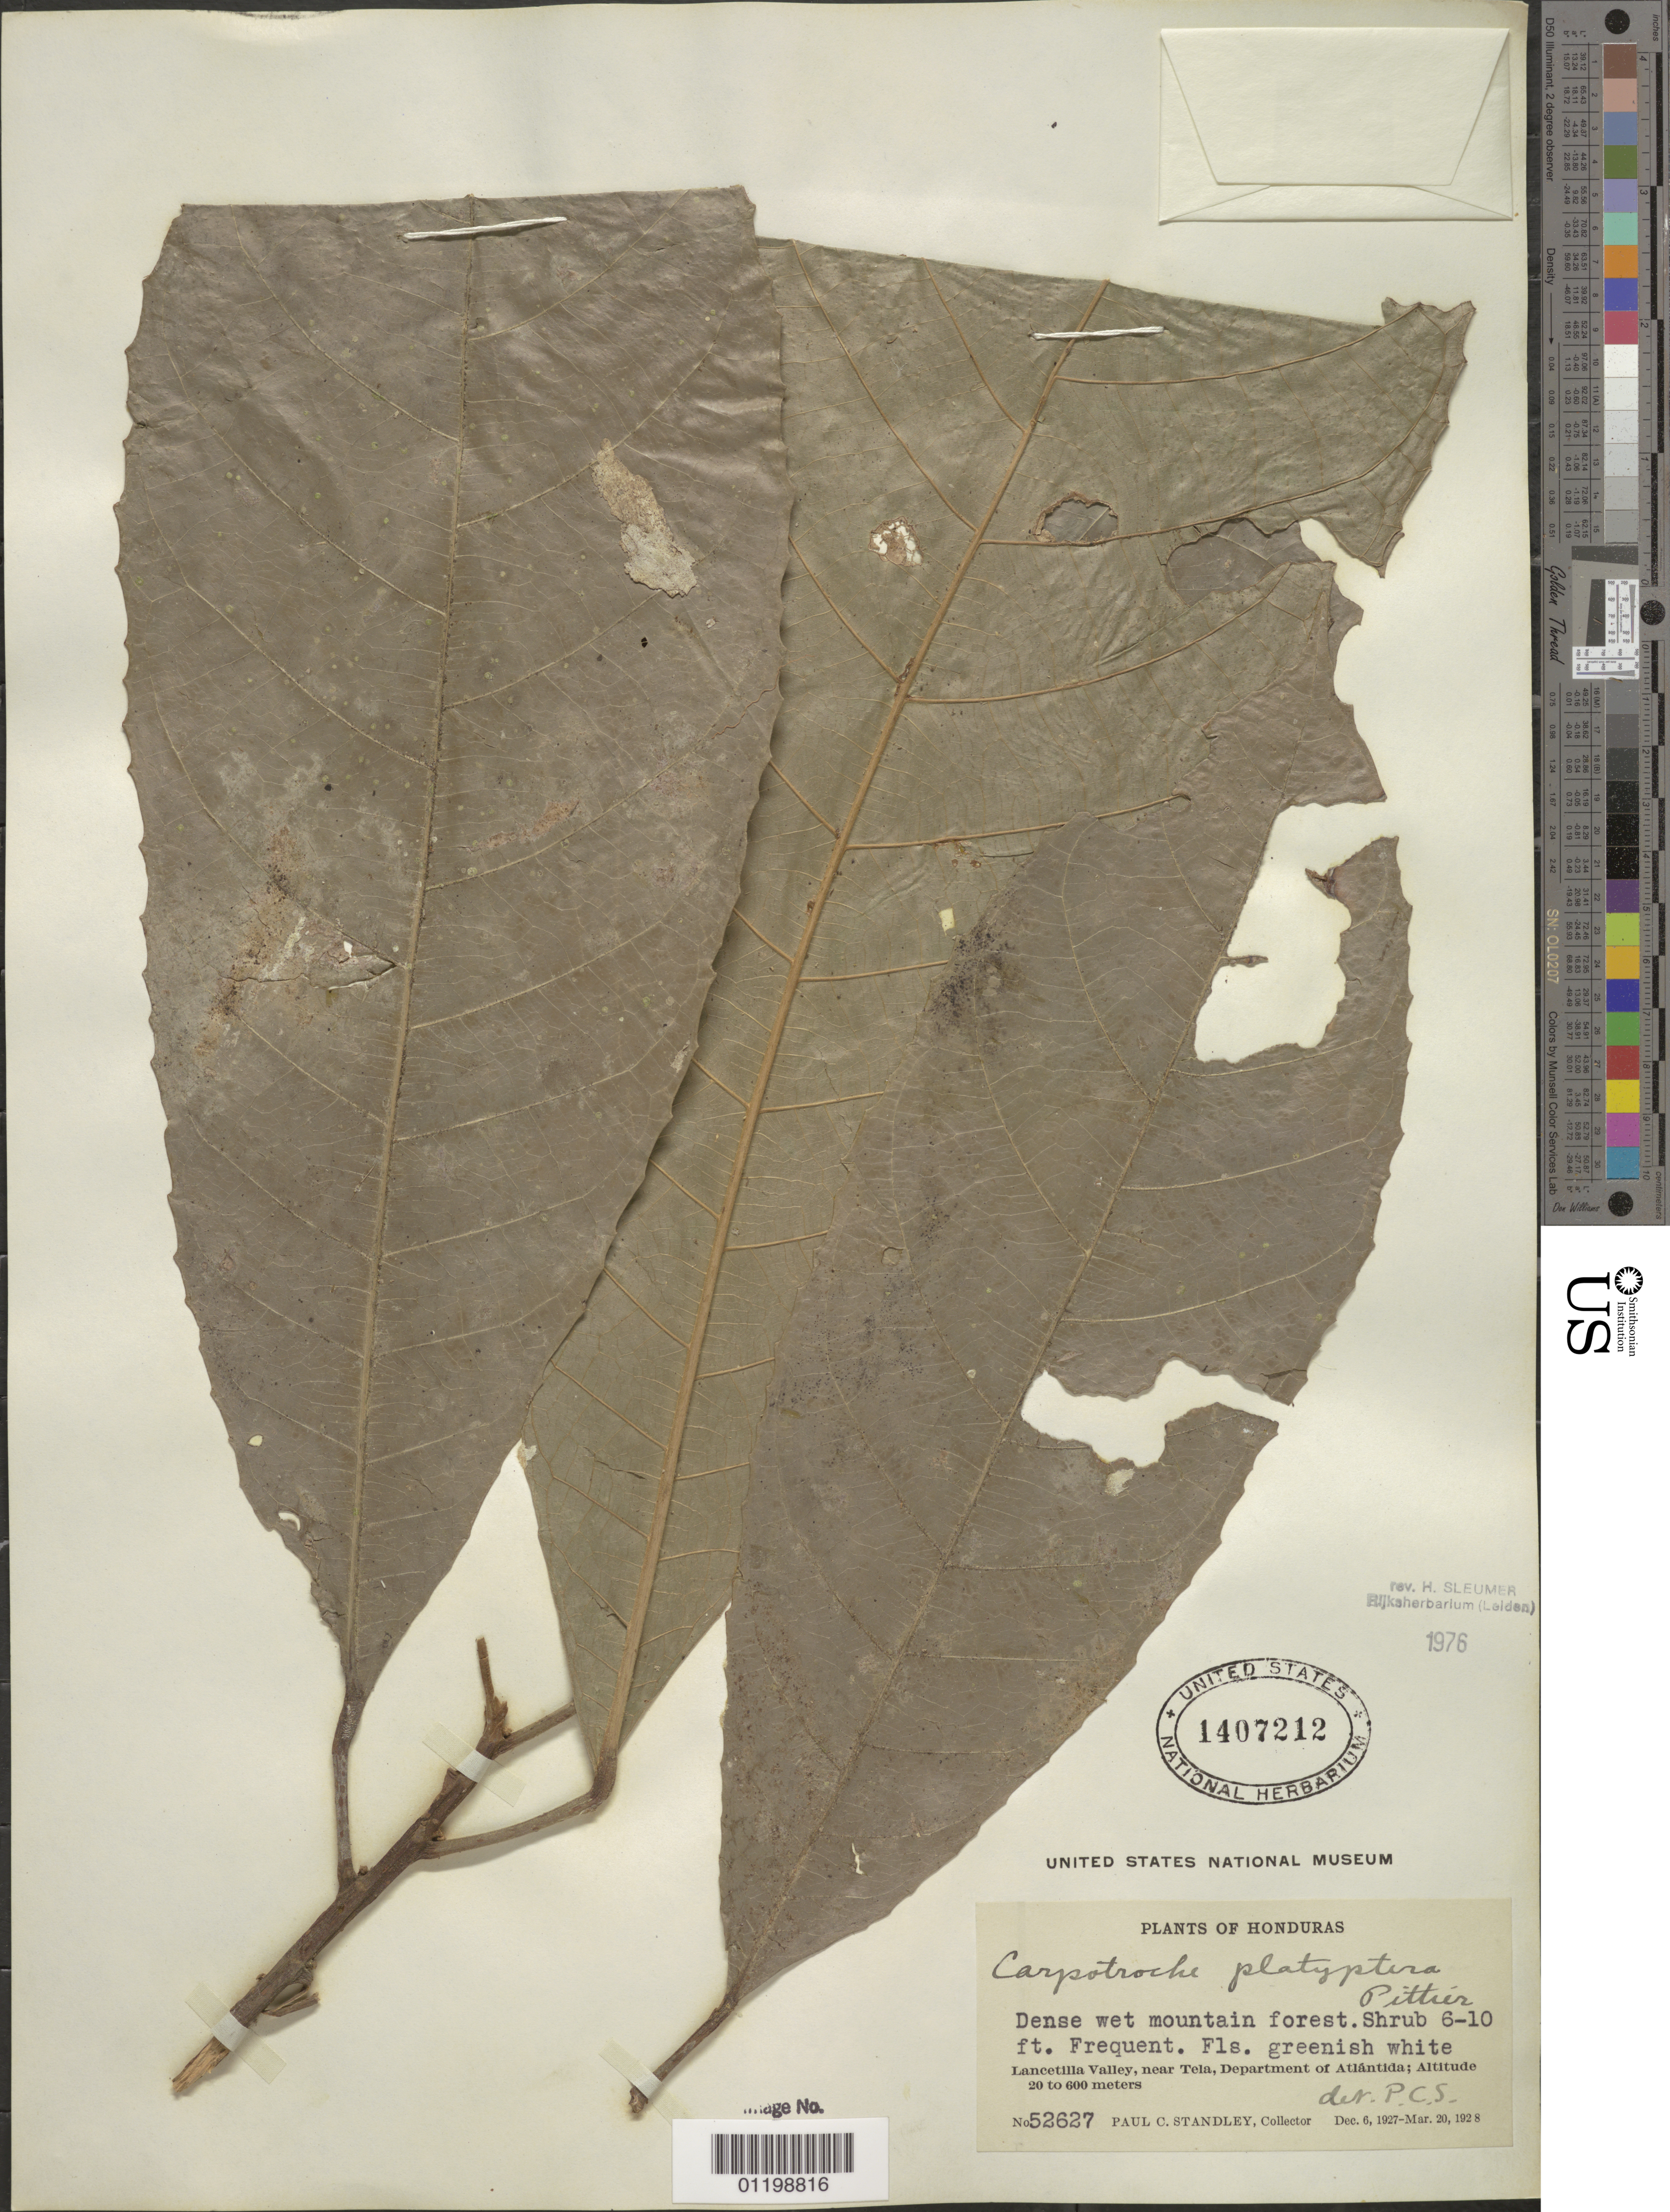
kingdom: Plantae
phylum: Tracheophyta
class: Magnoliopsida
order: Malpighiales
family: Achariaceae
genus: Carpotroche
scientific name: Carpotroche platyptera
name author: Pittier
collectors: P. C. Standley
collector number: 52627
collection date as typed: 06 Dec 1927 to 20 Mar 1928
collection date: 1927-12-06/1928-03-20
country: Honduras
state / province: Atlántida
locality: Lancetilla Valley, near Tela, Department of Atlántida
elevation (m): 20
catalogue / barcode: US 1407212